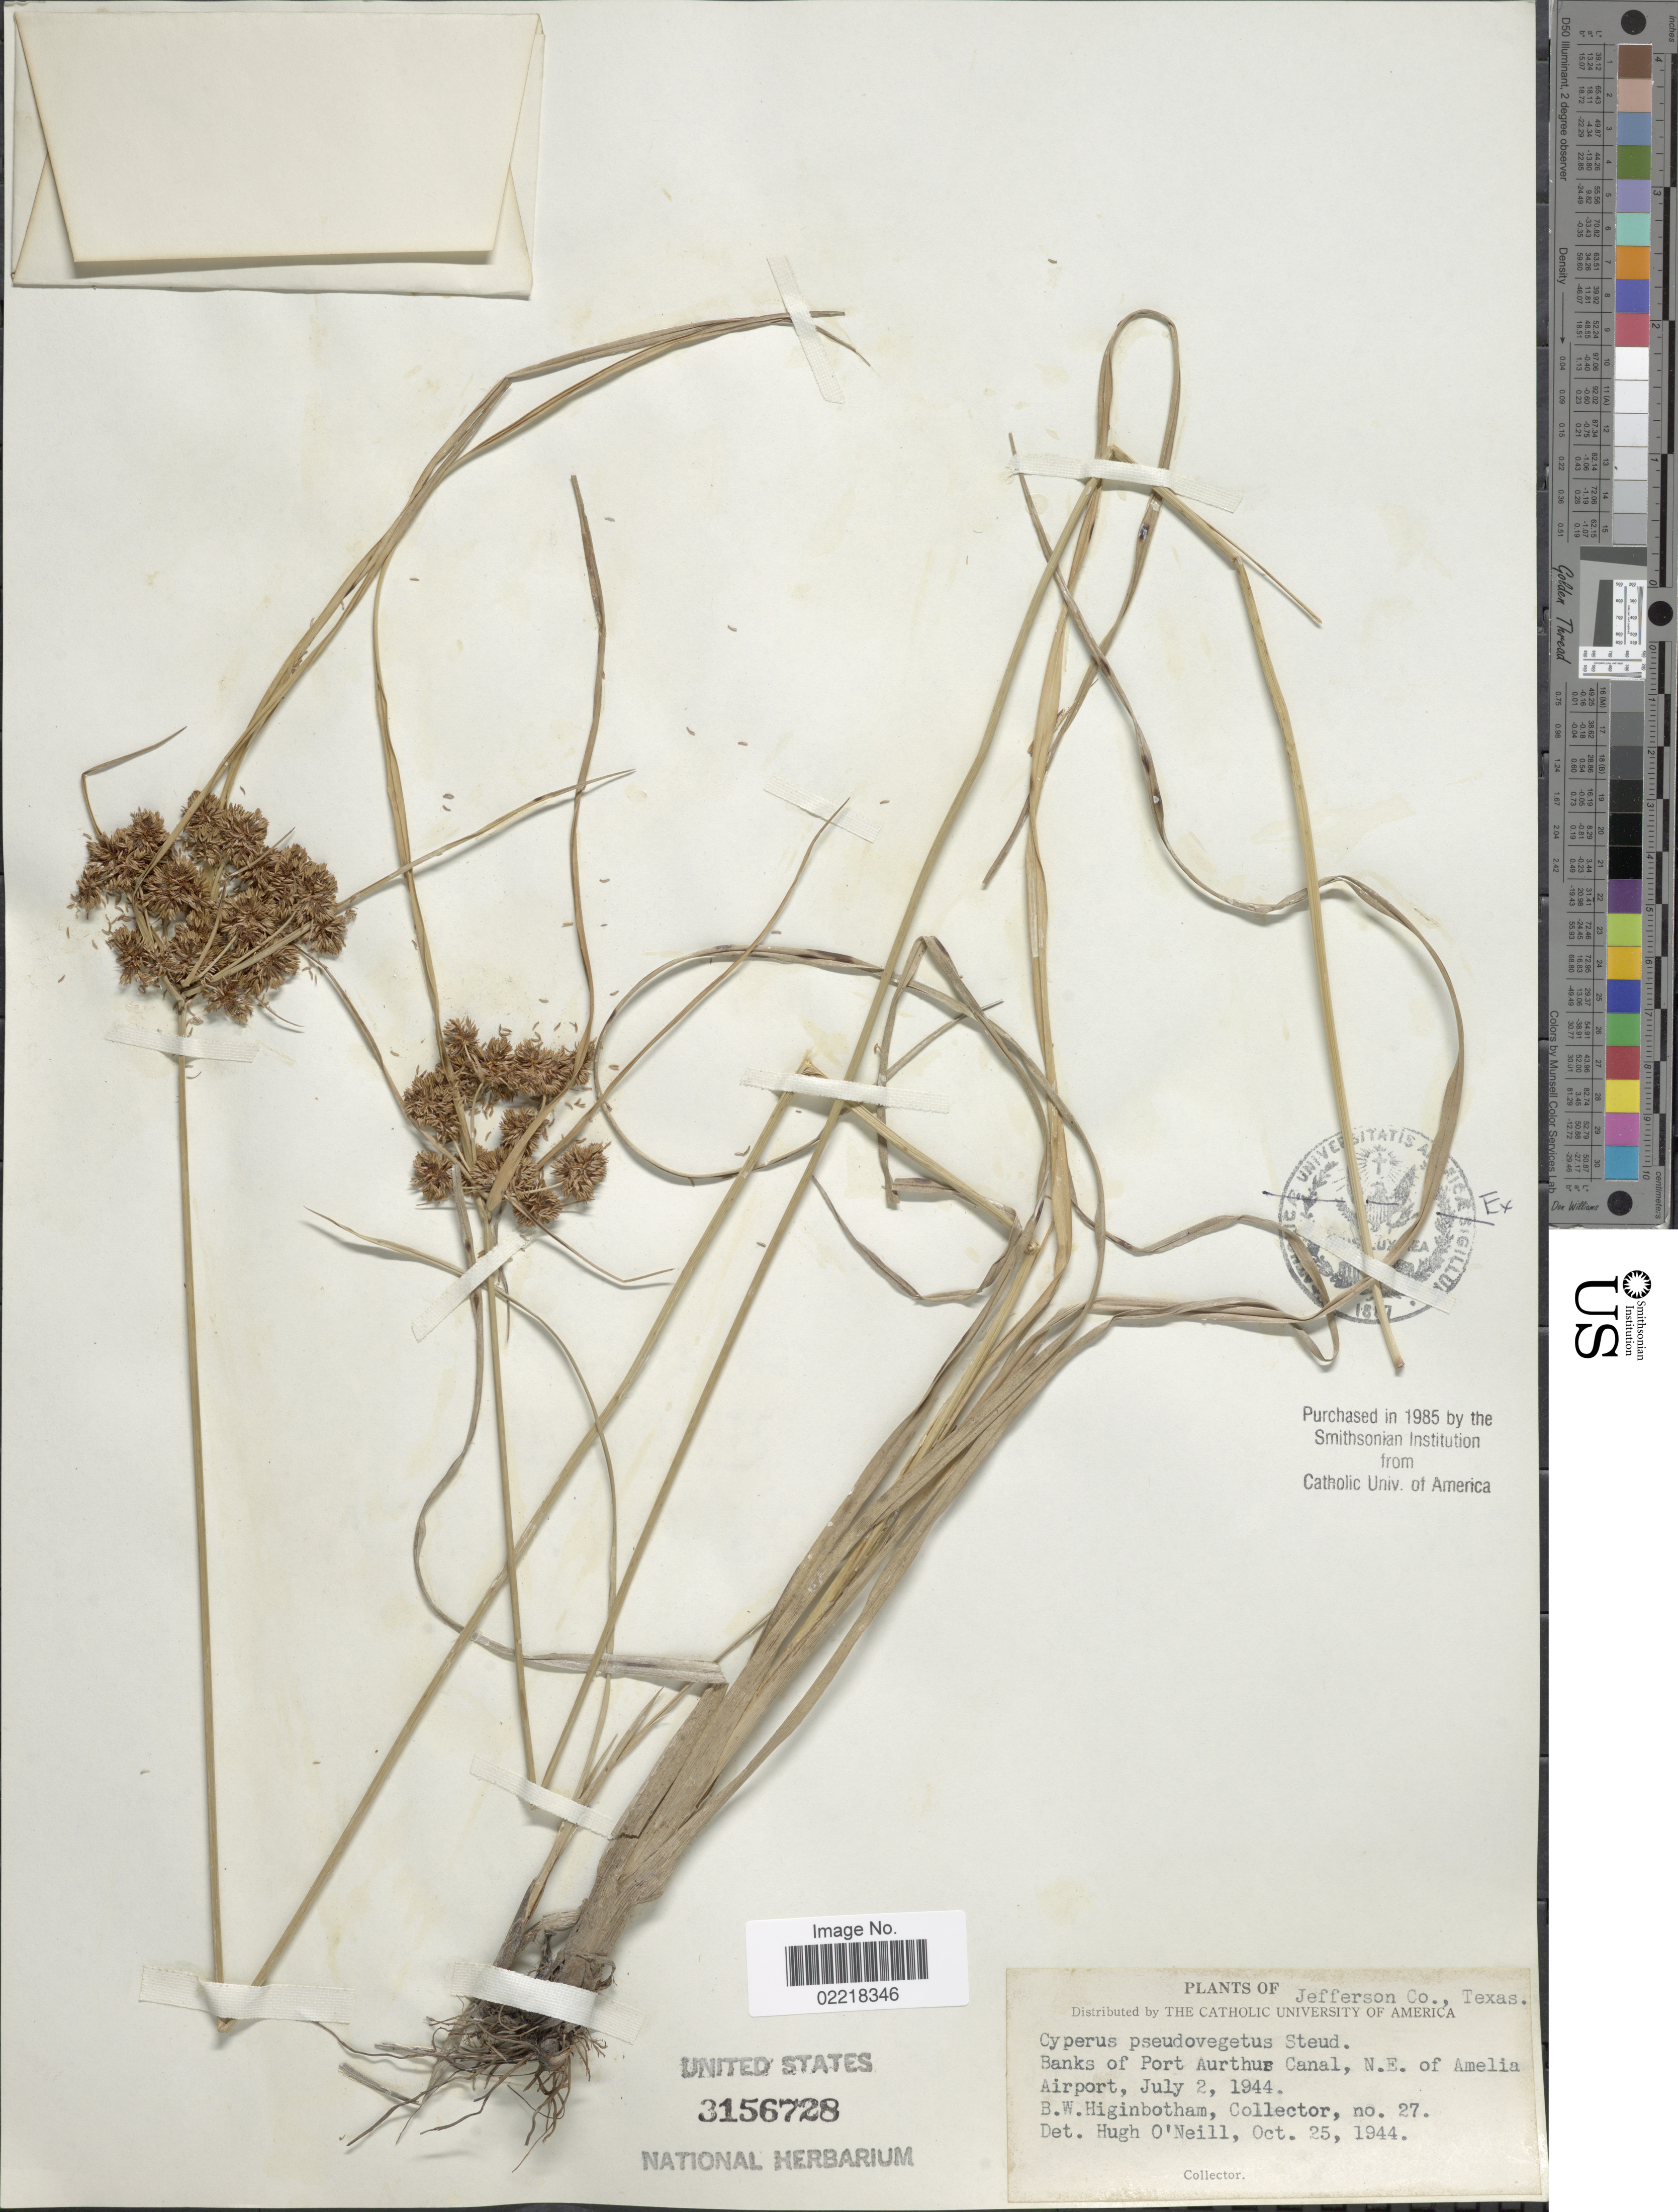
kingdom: Plantae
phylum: Tracheophyta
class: Liliopsida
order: Poales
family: Cyperaceae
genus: Cyperus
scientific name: Cyperus pseudovegetus Steud.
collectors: B. Higinbotham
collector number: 27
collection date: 1944-07-02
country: United States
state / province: Texas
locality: Jefferson Co, Banks of Port Aurthur Canal, N.E. of Amelia Airport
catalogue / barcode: US 3156728